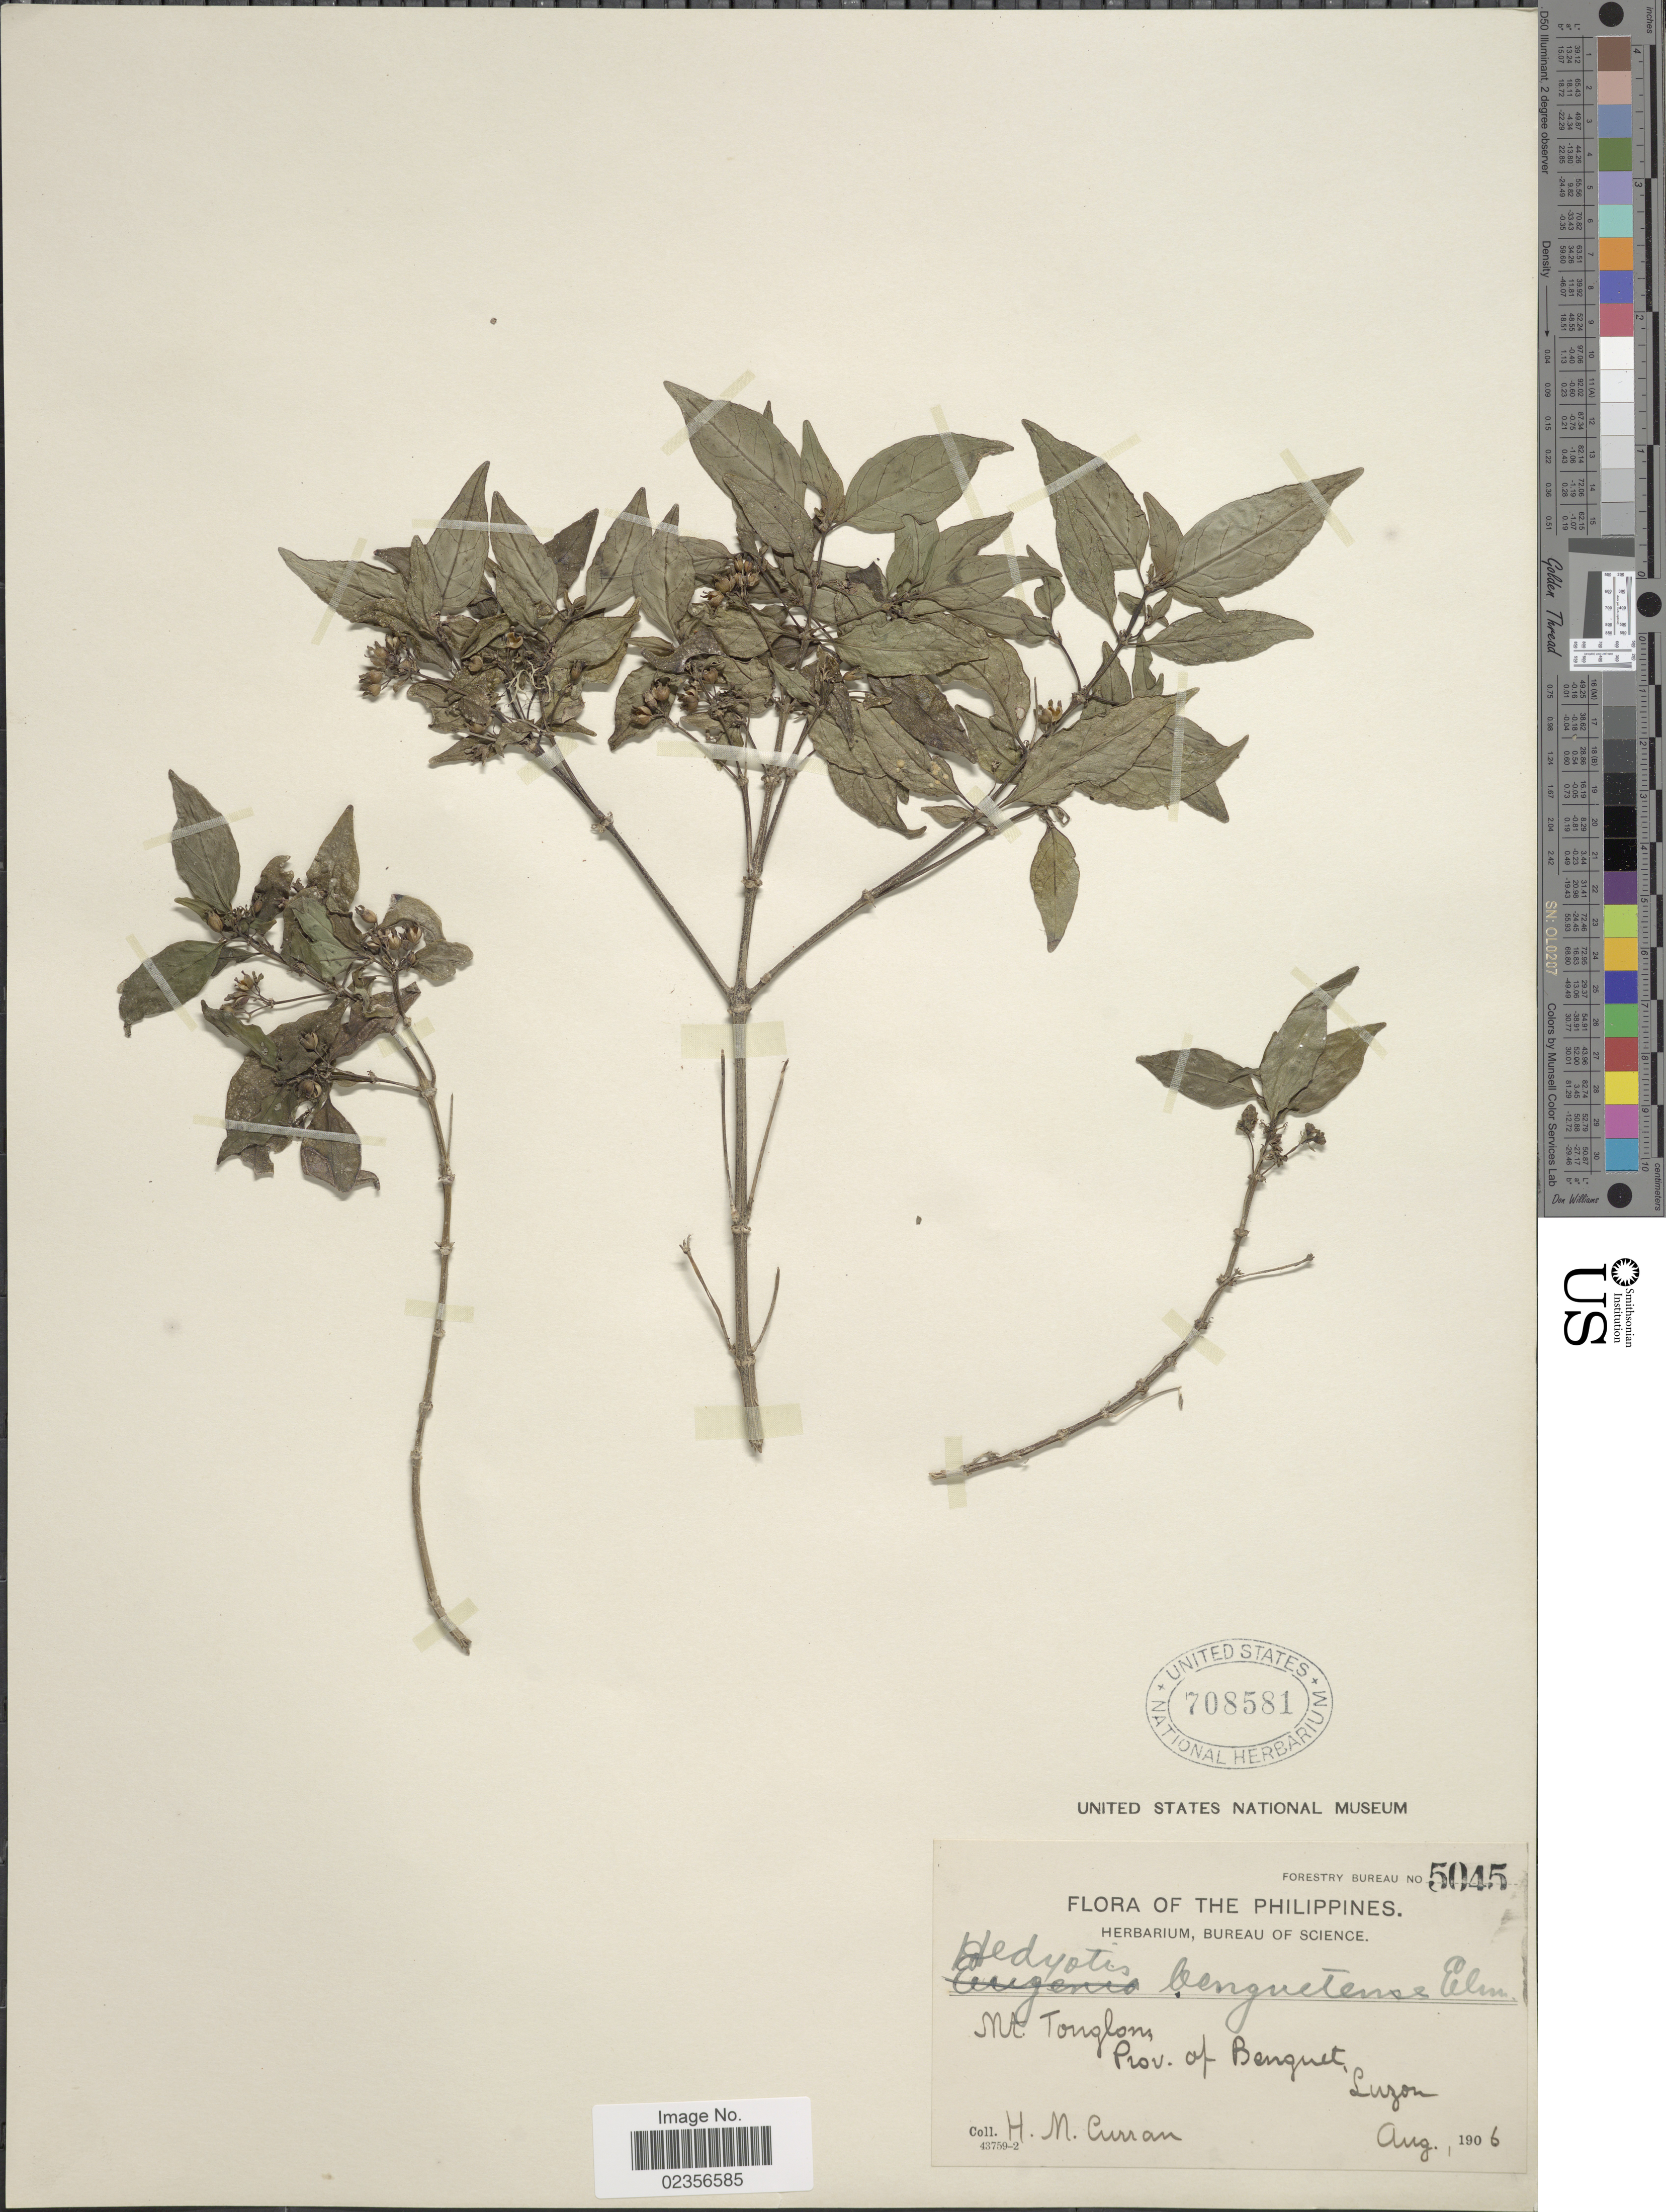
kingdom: Plantae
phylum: Tracheophyta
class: Magnoliopsida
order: Gentianales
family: Rubiaceae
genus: Hedyotis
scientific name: Hedyotis benguetensis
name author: Elmer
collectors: H. M. Curran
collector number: Forestry Bureau 5045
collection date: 1906-08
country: Philippines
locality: Mt. Tonglom Prov. of Benguet. Luzon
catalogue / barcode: US 708581